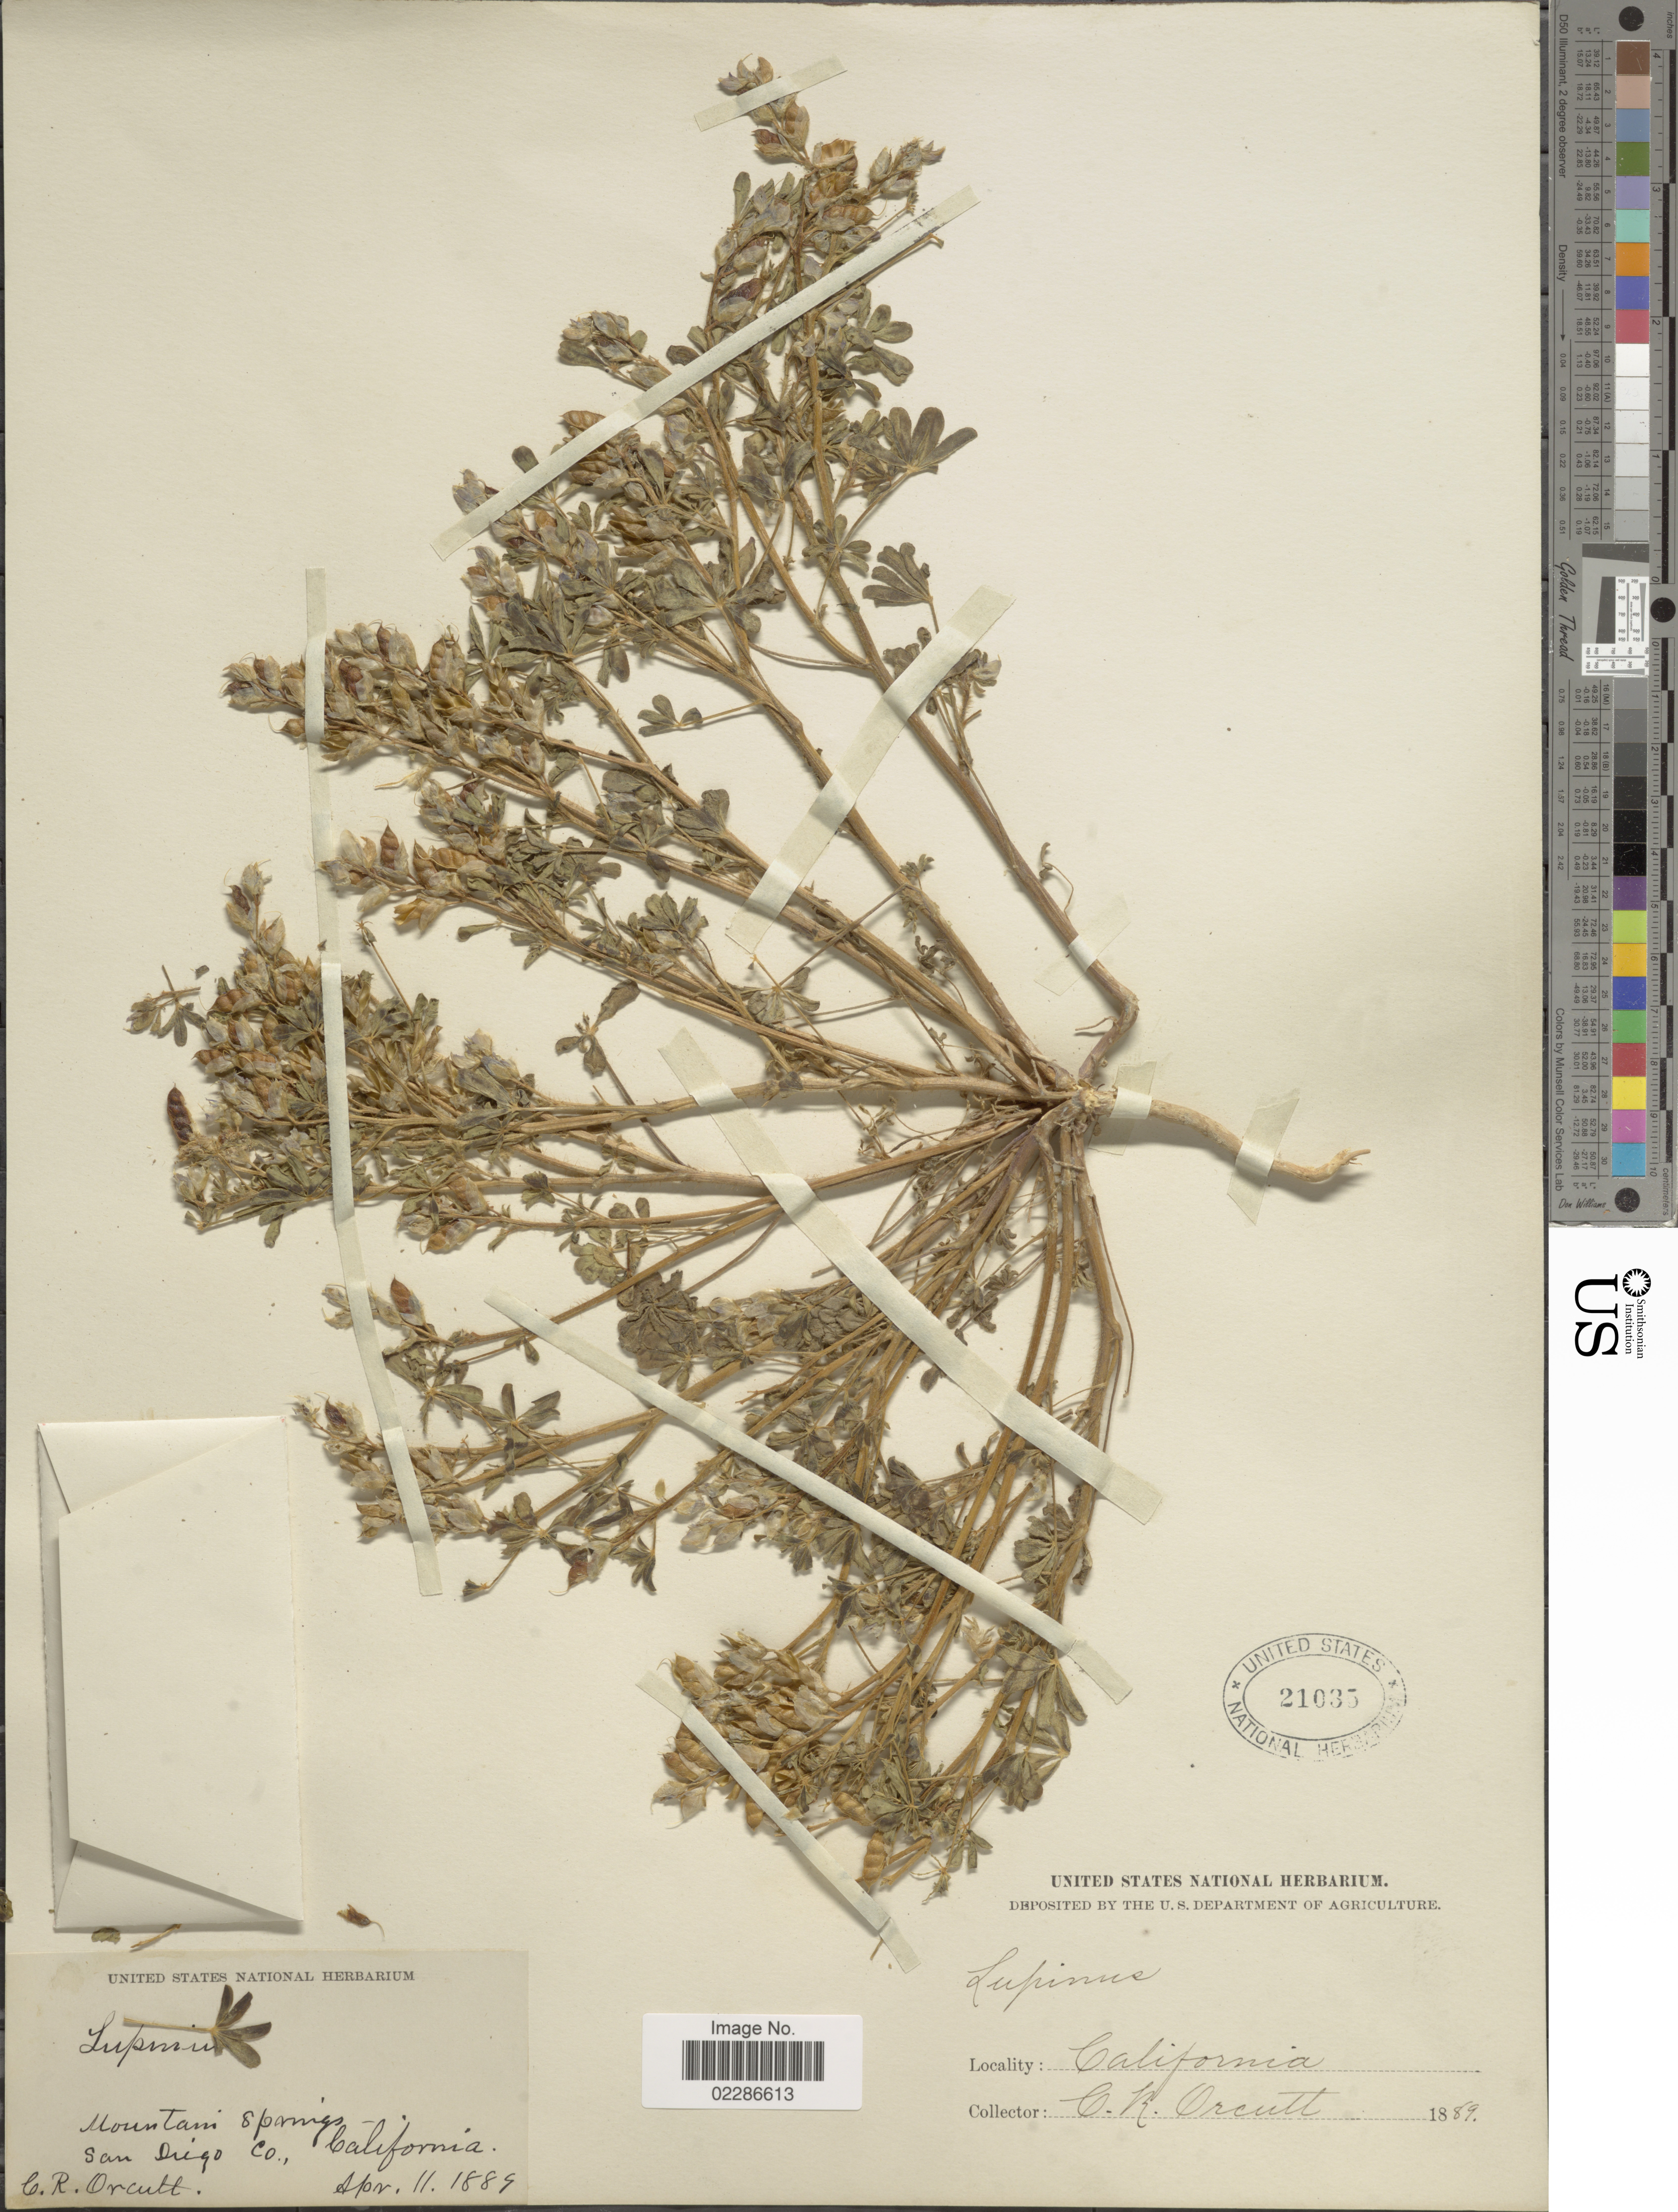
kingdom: Plantae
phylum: Tracheophyta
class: Magnoliopsida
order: Fabales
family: Fabaceae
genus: Lupinus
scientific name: Lupinus sp.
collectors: C. R. Orcutt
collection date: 1889-04-11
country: United States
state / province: California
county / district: San Diego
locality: Mountain Springs - San Diego Co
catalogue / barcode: US 21035